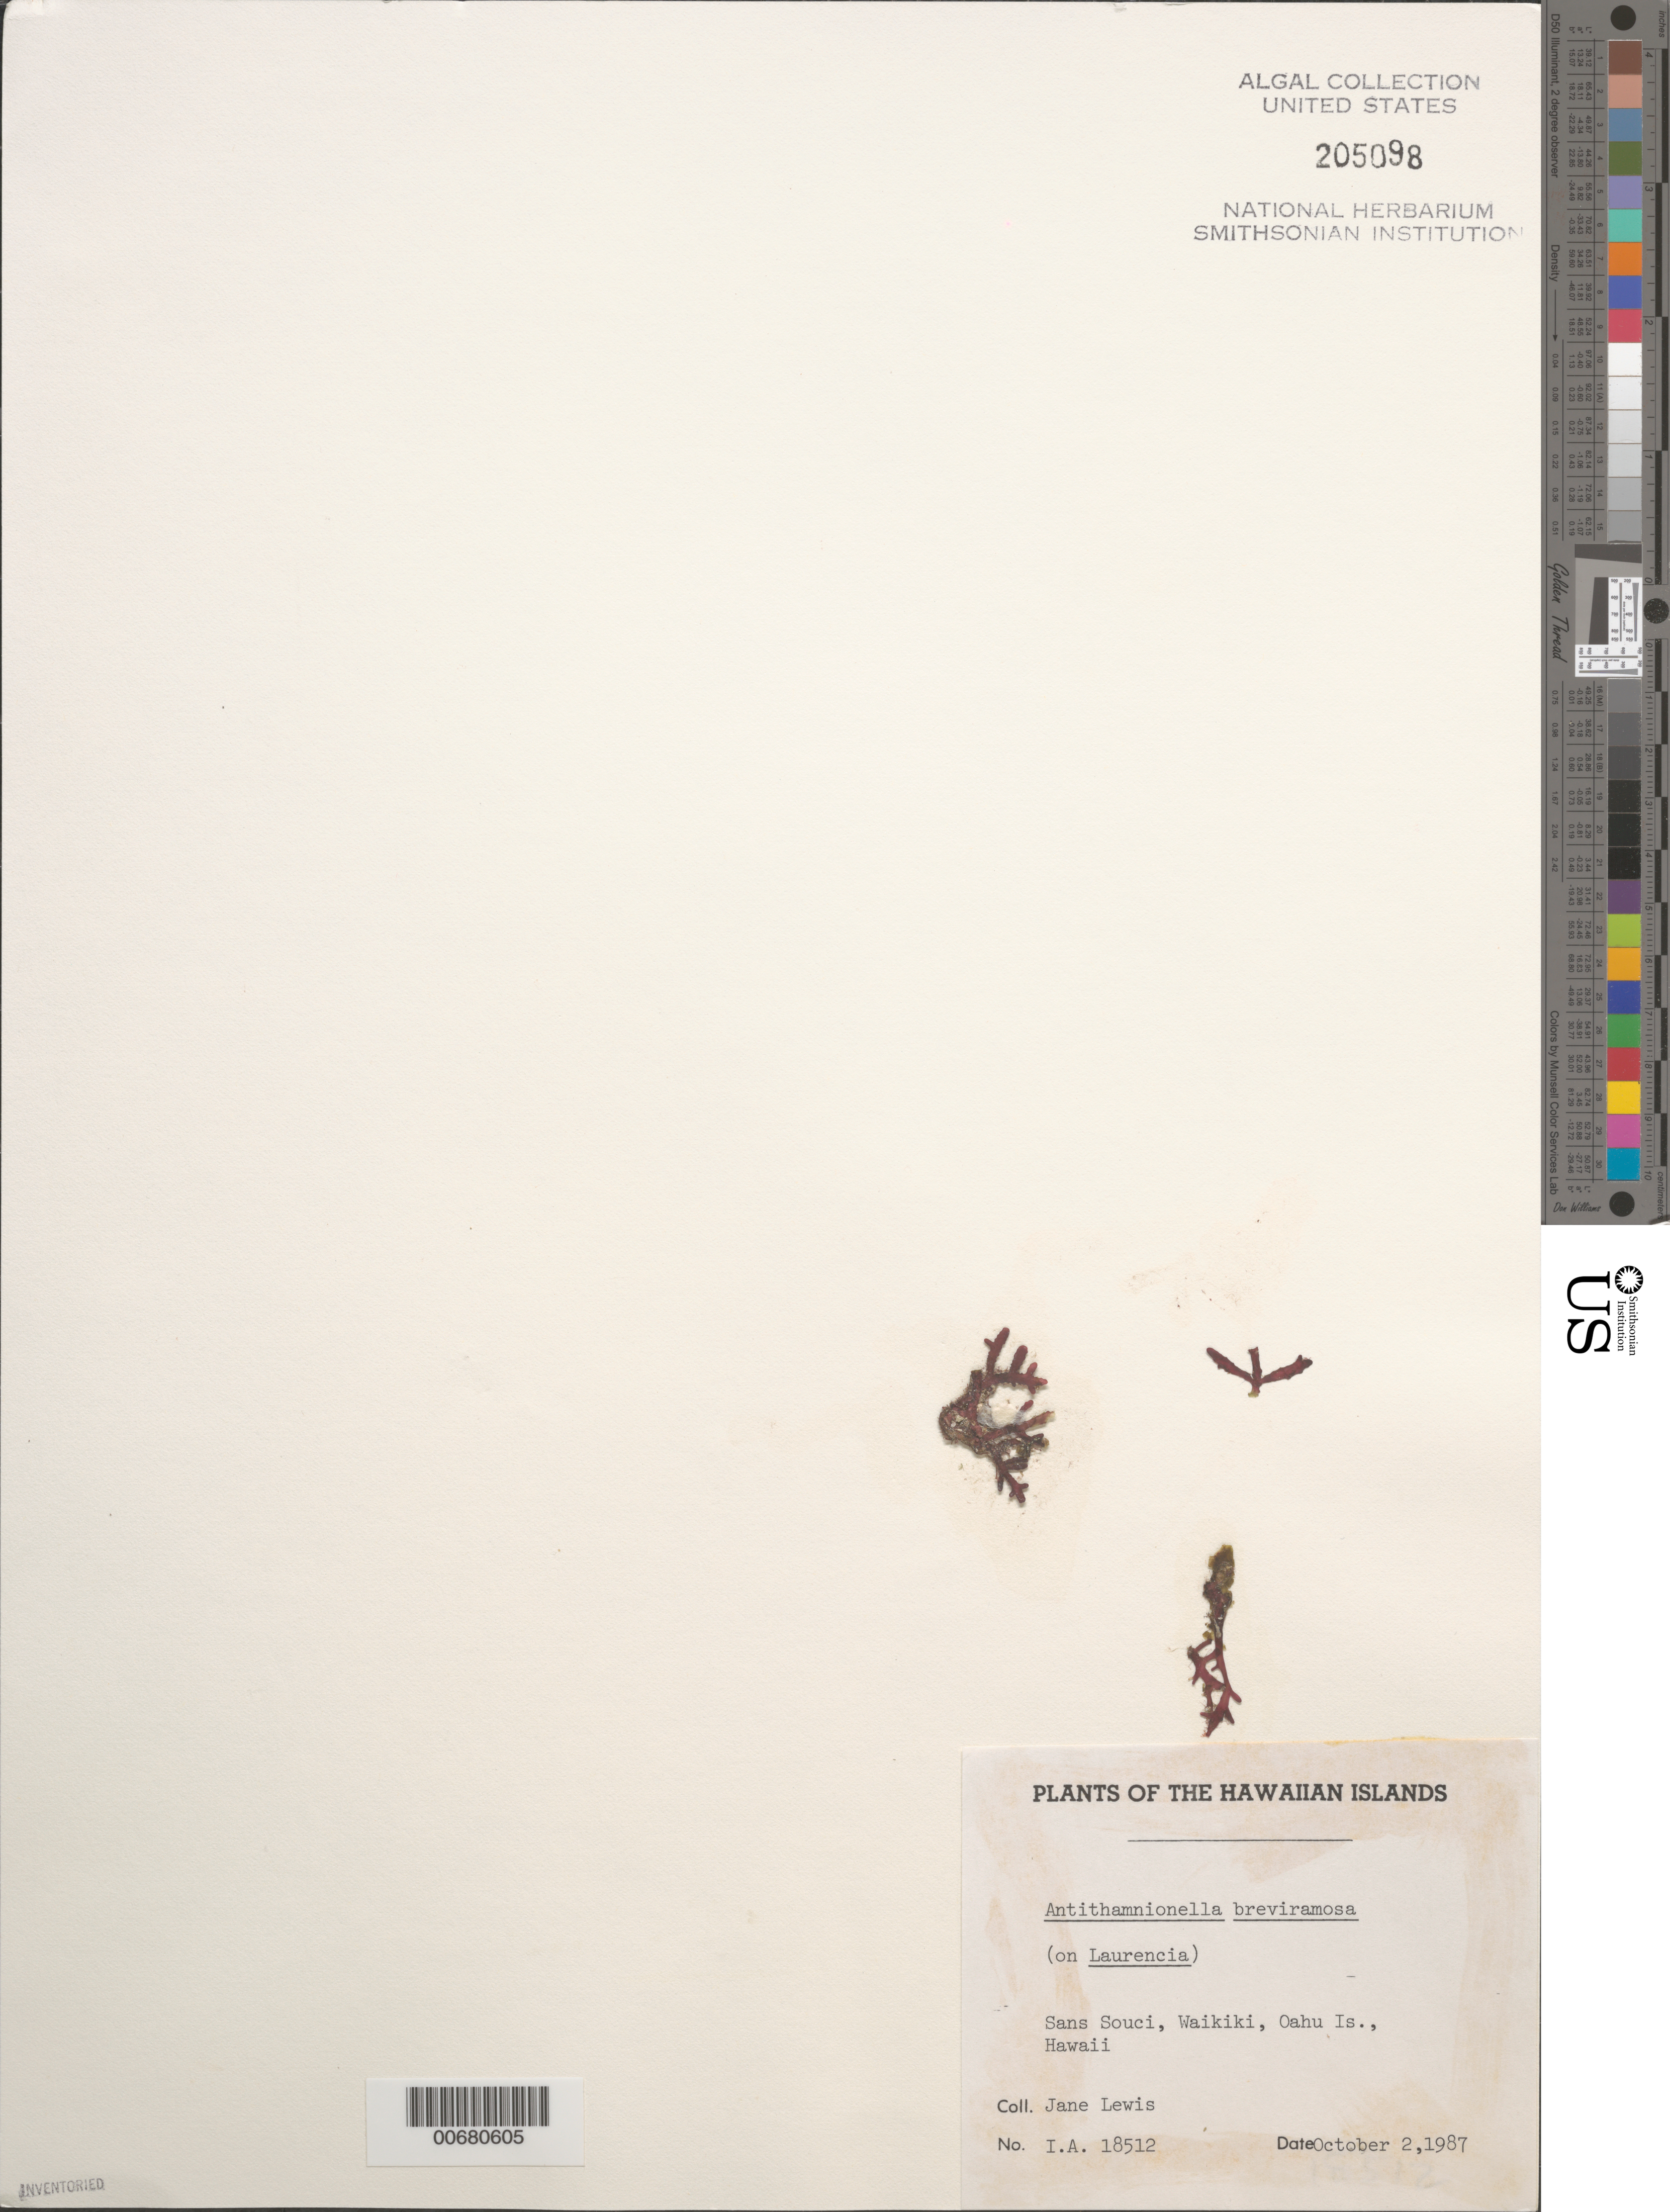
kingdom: Plantae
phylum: Rhodophyta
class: Florideophyceae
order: Ceramiales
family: Ceramiaceae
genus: Antithamnionella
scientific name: Antithamnionella breviramosa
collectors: J. Lewis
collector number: IAA 18512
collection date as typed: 02 Oct 1987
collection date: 1987-10-02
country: United States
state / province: Hawaii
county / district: Honolulu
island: Oahu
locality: Waikiki, Sans Souci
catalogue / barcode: US 205098